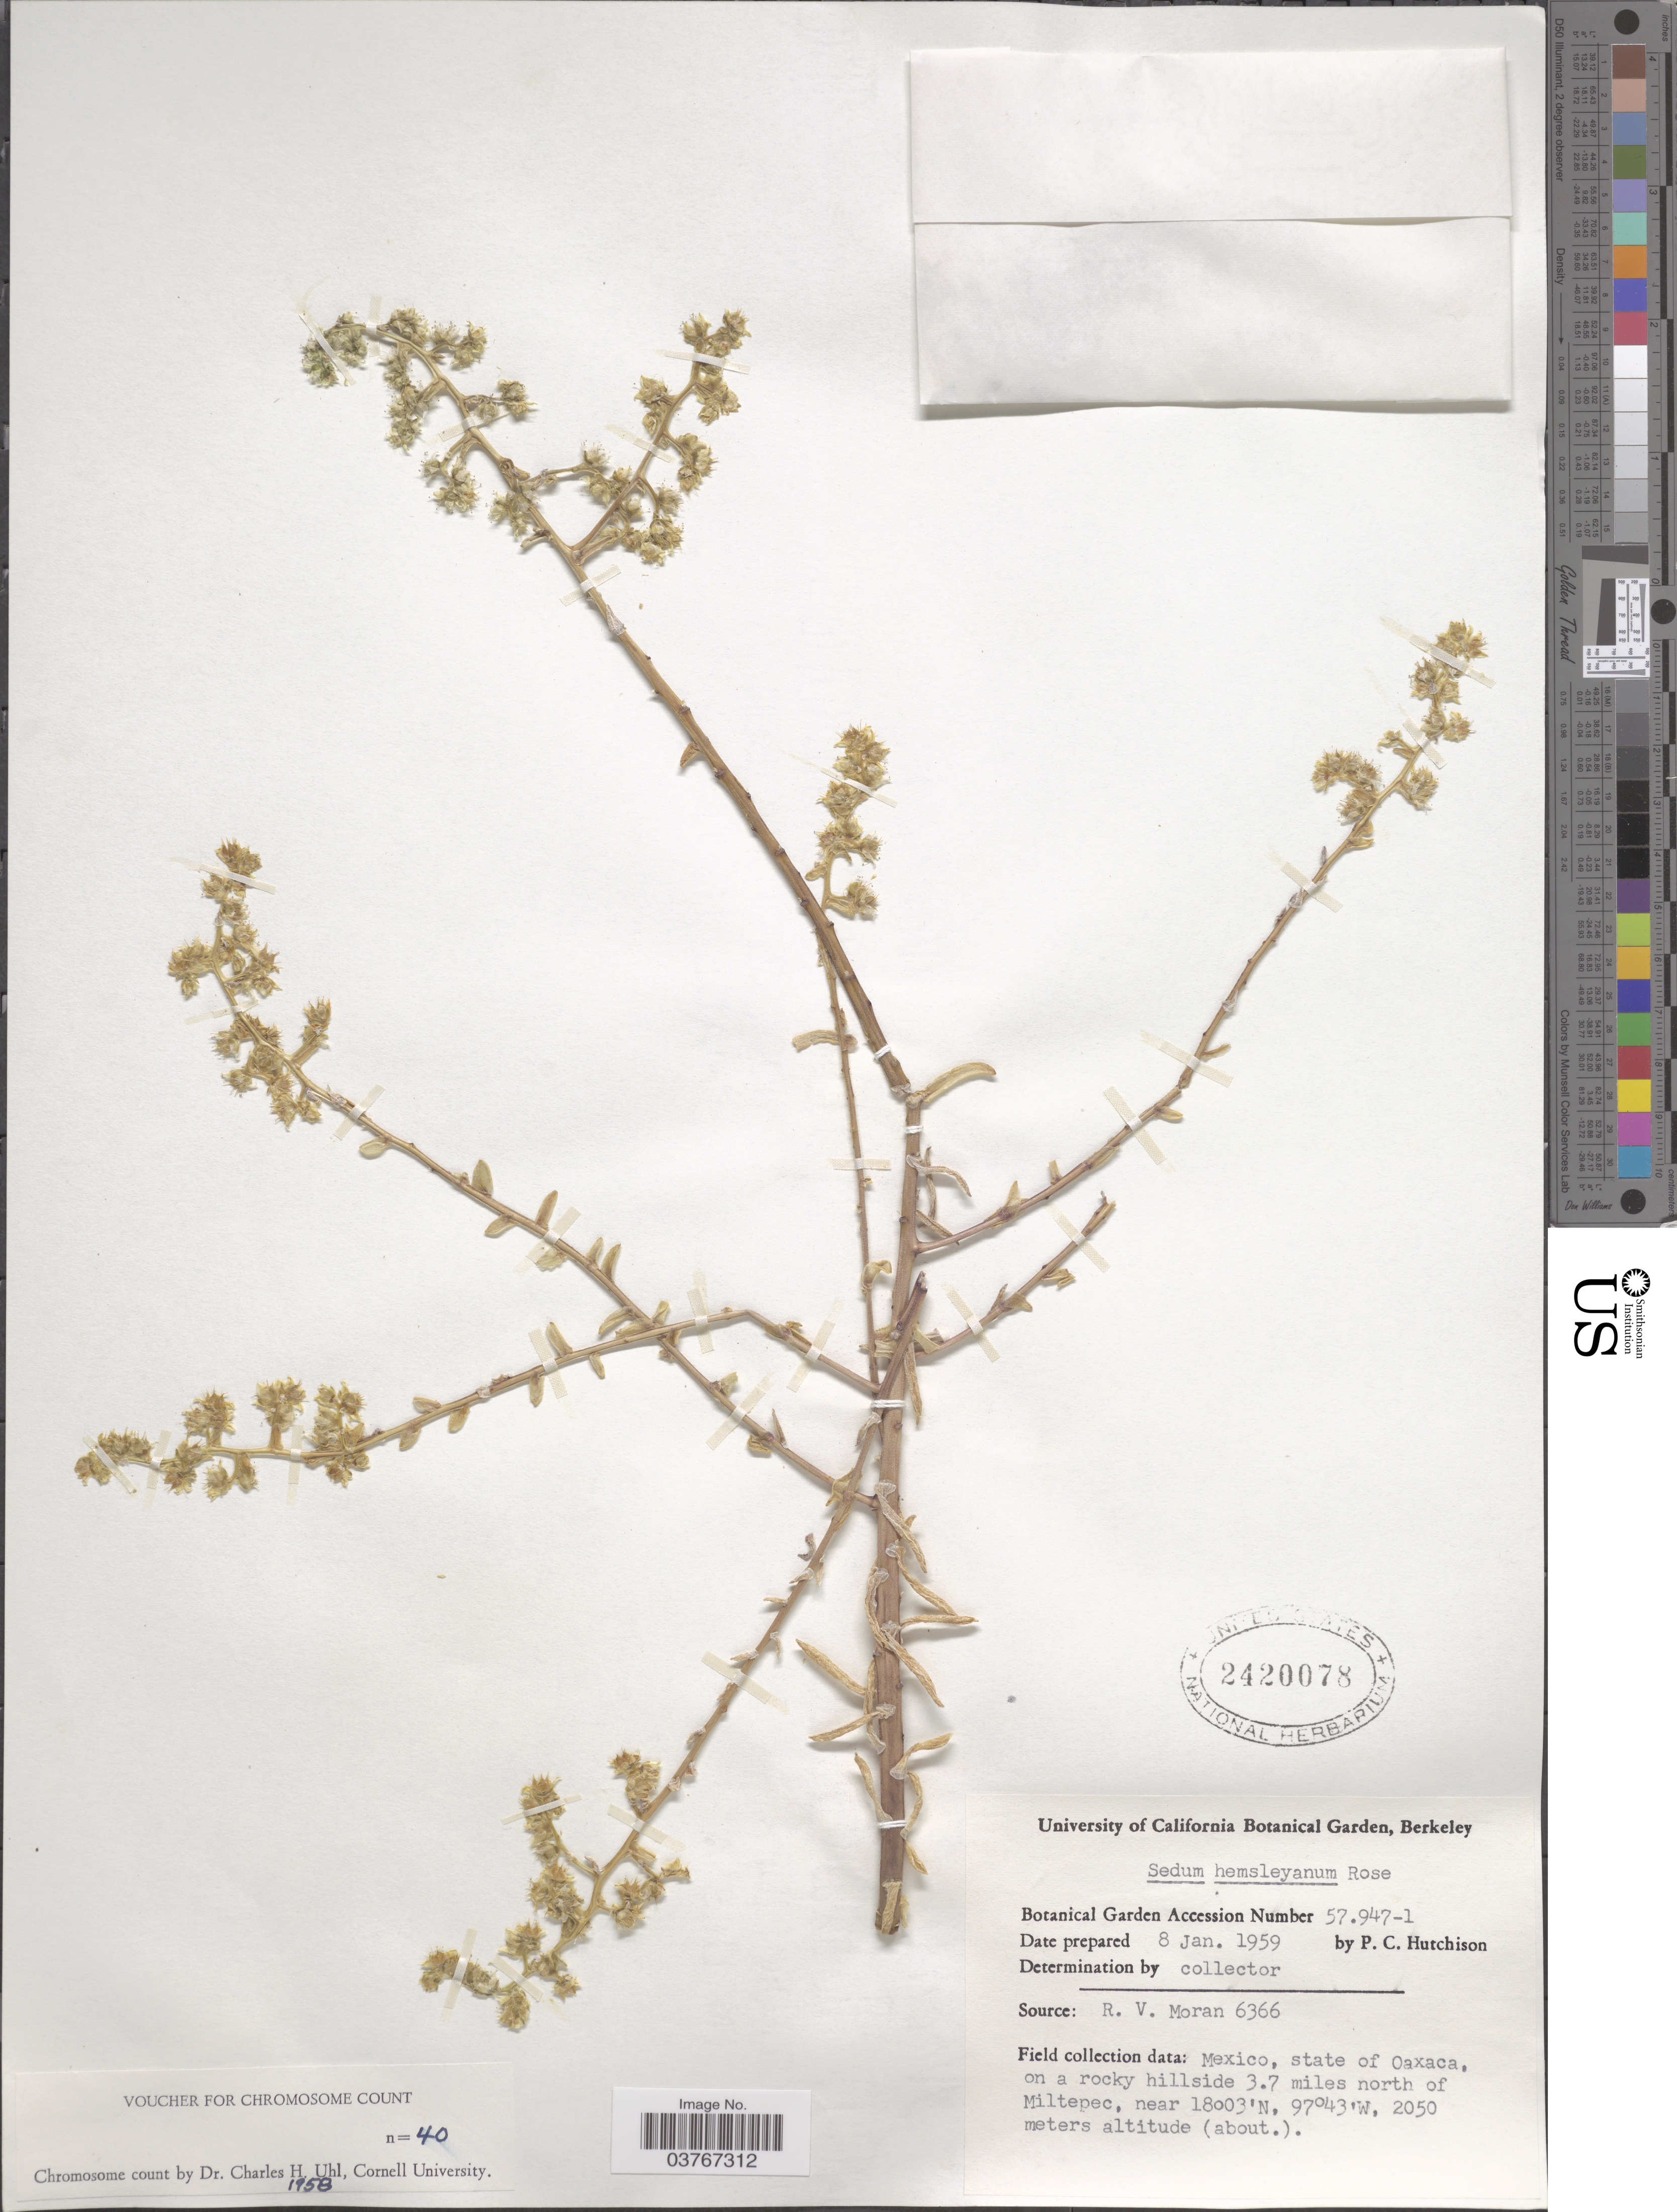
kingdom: Plantae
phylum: Tracheophyta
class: Magnoliopsida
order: Saxifragales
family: Crassulaceae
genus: Sedum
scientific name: Sedum hemsleyanum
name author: Rose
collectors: P. C. Hutchison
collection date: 1959-01-08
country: United States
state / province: California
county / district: Alameda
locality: University of California Botanical Garden, Berkeley.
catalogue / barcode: US 2420078